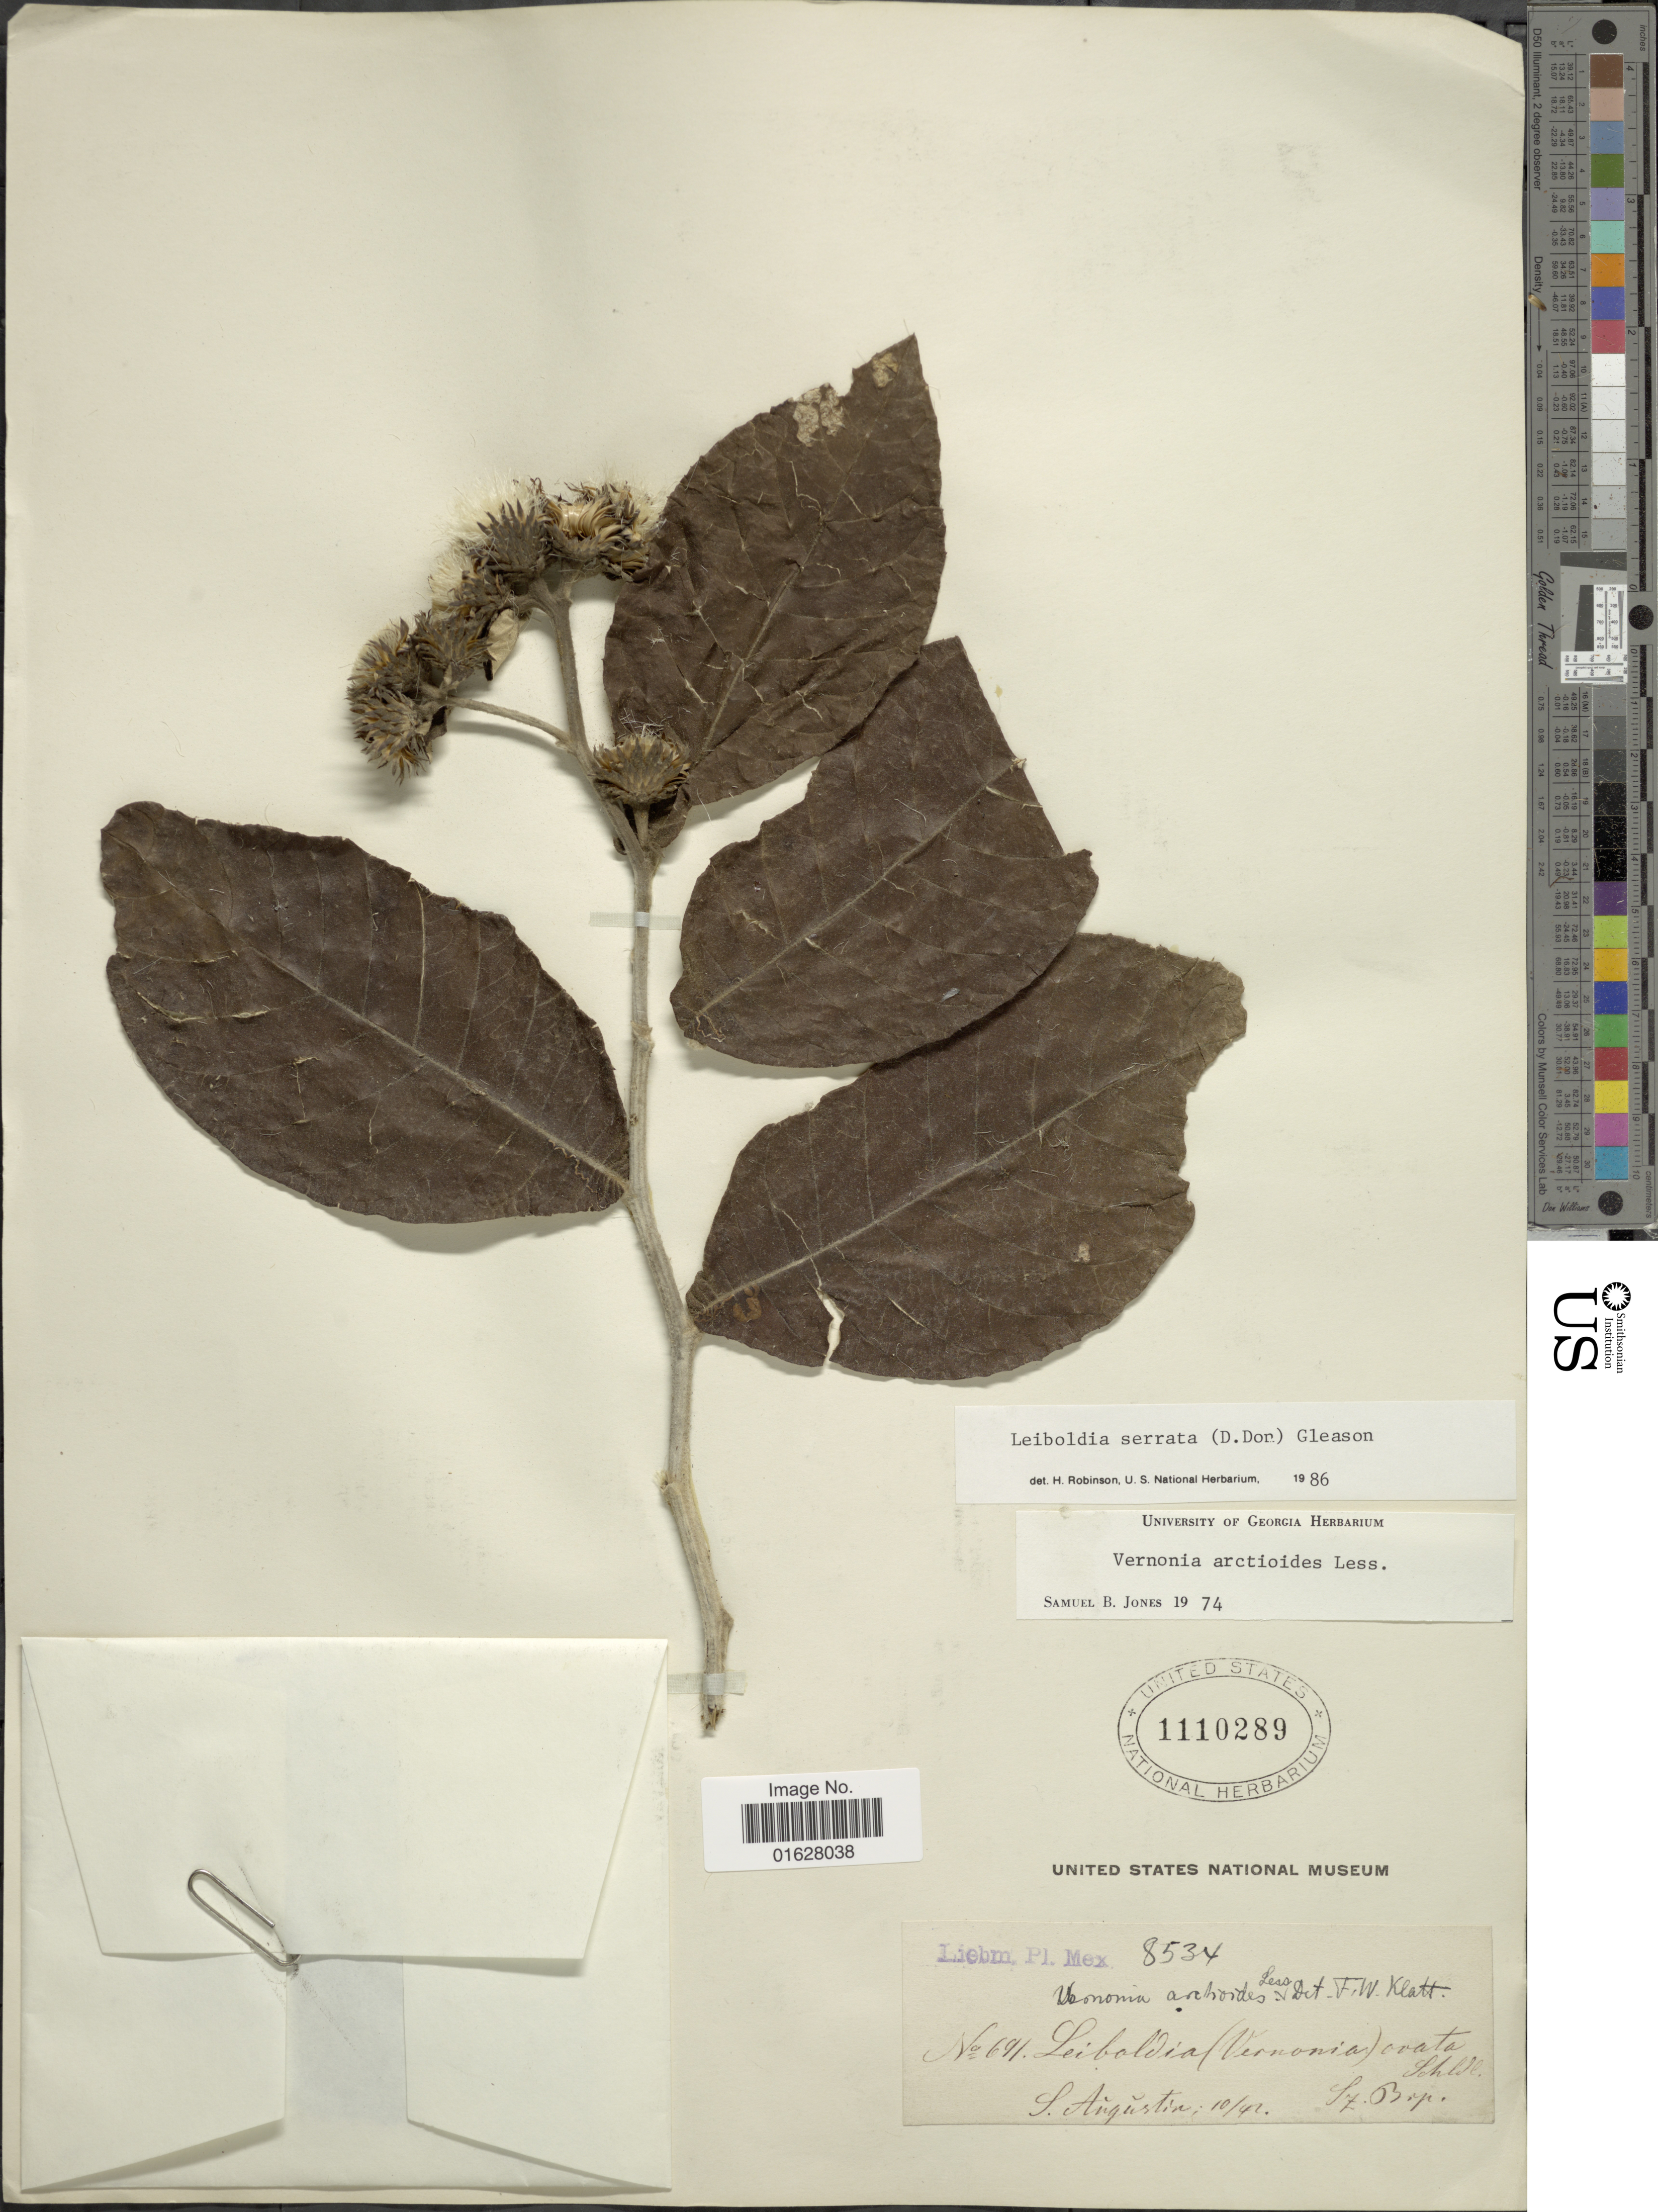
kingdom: Plantae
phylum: Tracheophyta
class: Magnoliopsida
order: Asterales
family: Asteraceae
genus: Leiboldia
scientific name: Leiboldia serrata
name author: (D. Don) Gleason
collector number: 691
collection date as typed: Transcribed d/m/y: /10/42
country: Mexico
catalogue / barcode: US 1110289